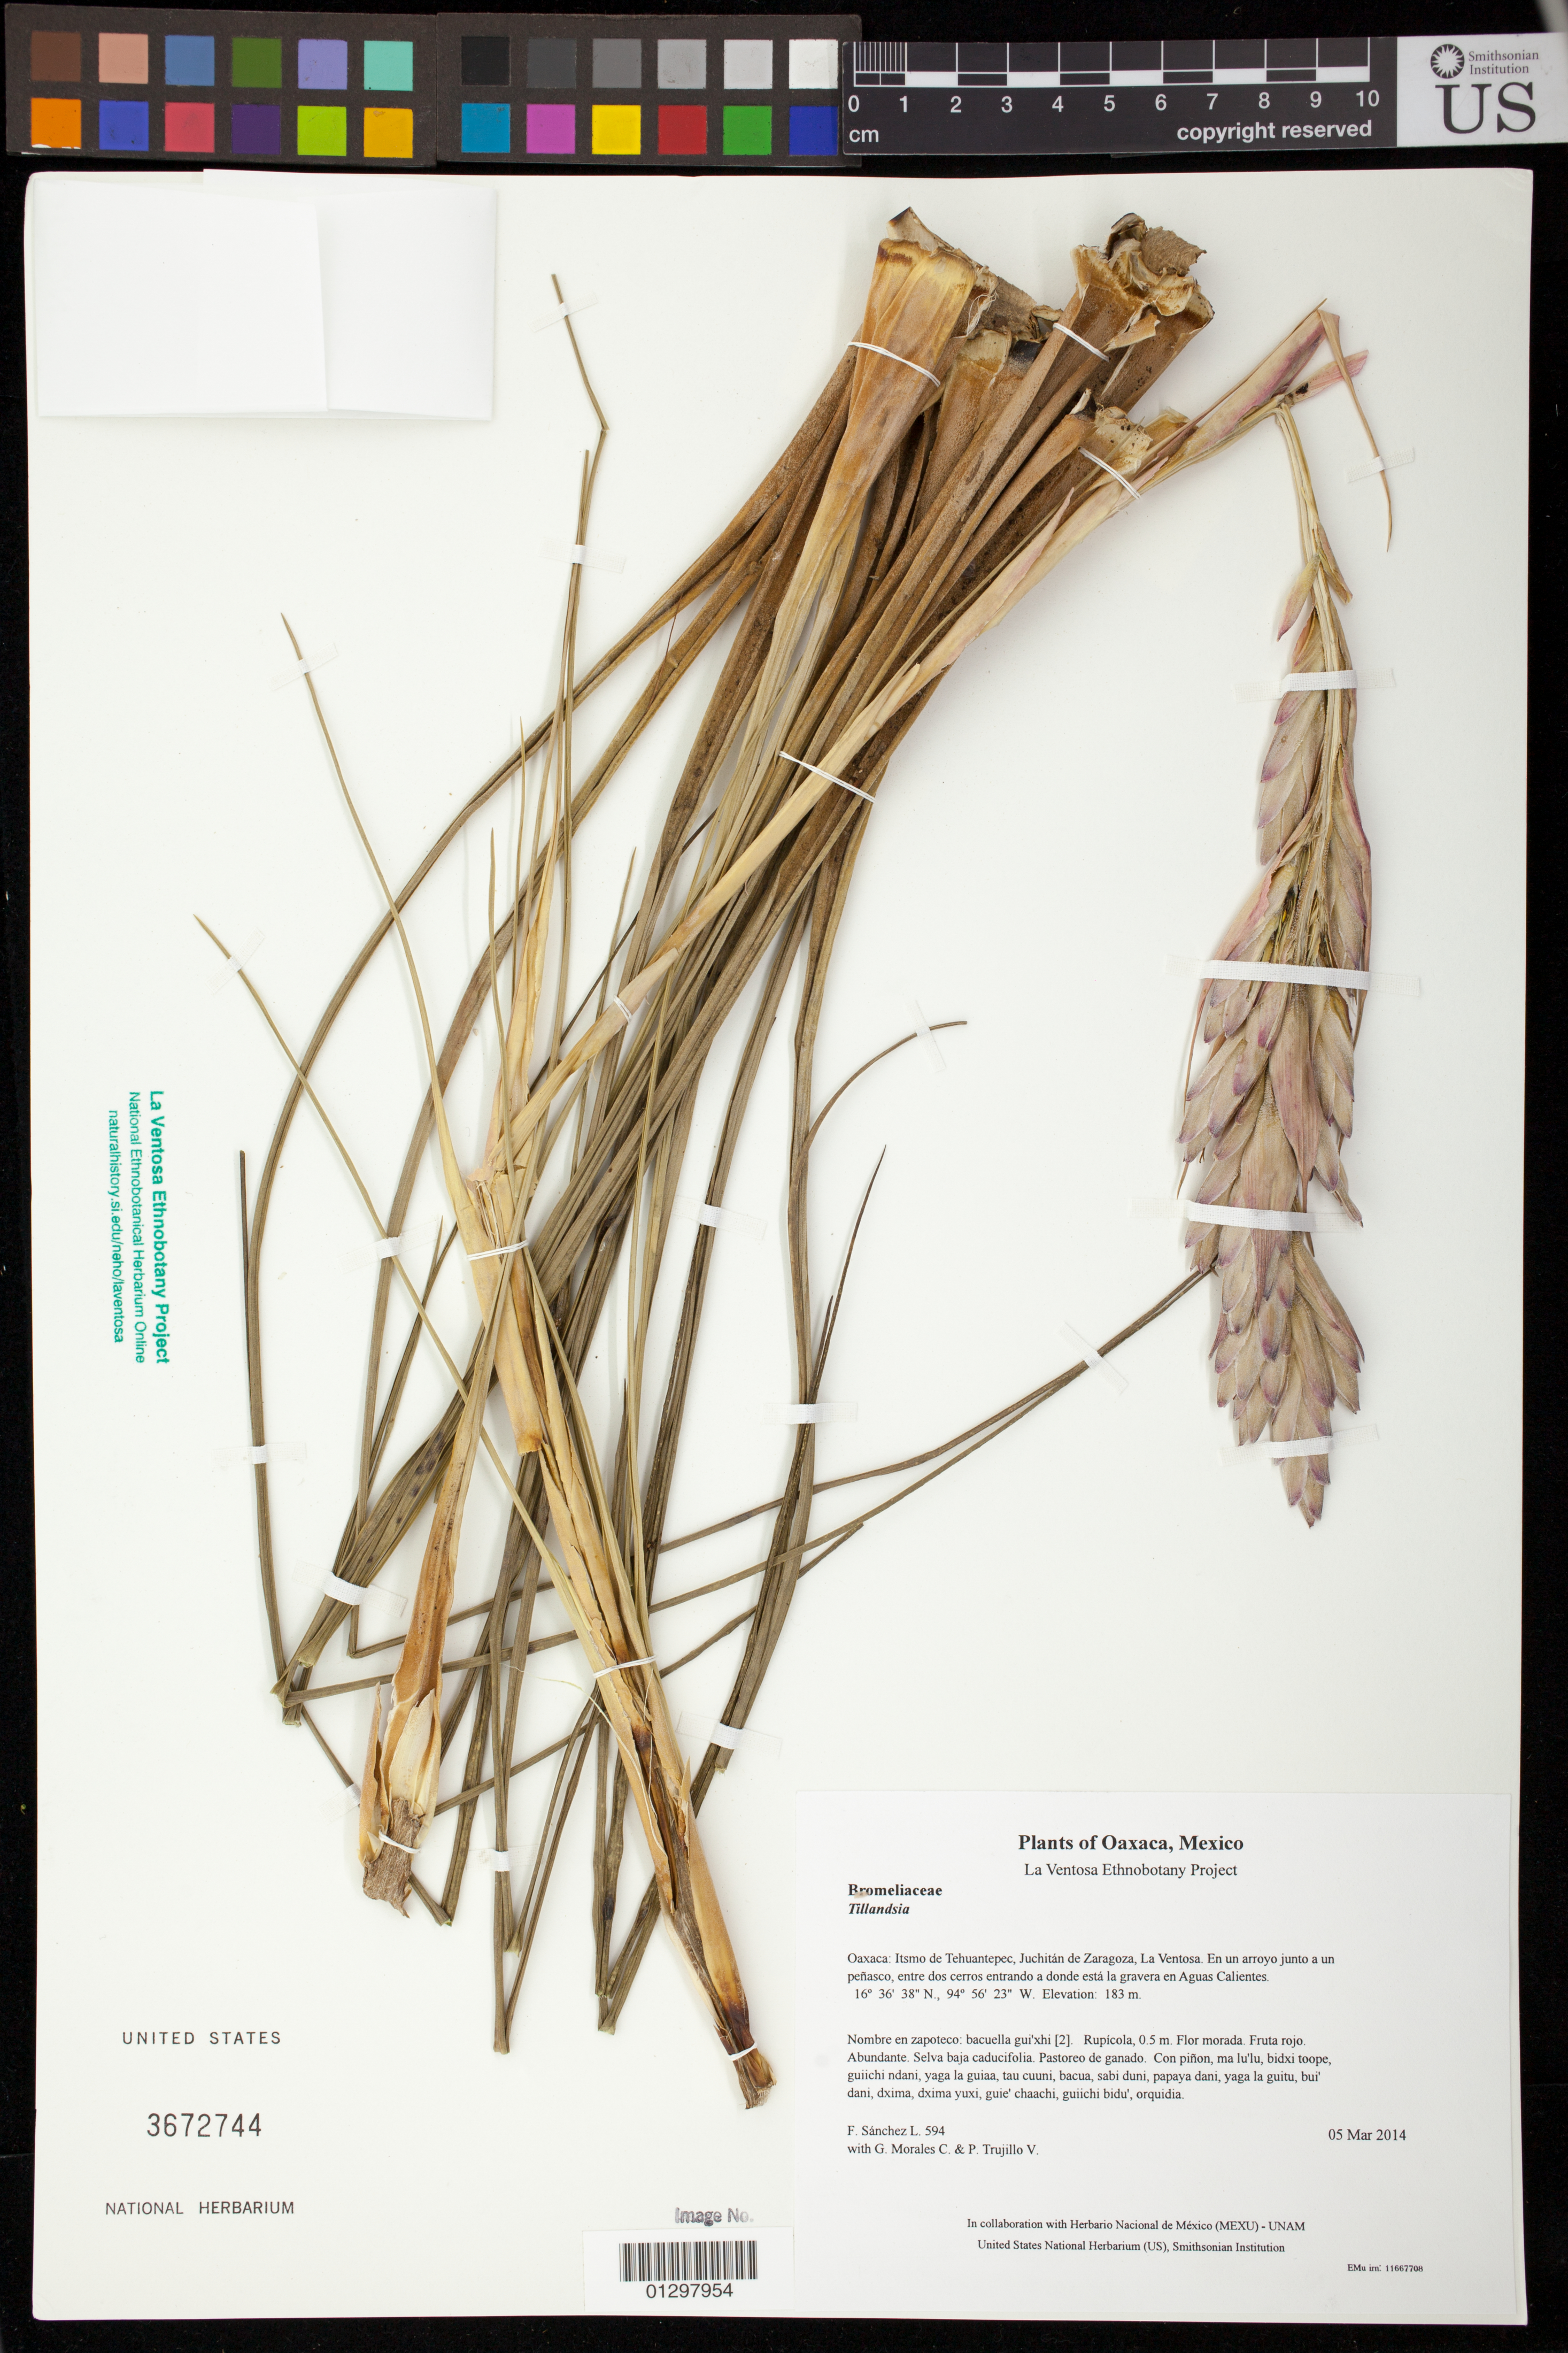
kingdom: Plantae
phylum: Tracheophyta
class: Liliopsida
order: Poales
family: Bromeliaceae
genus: Tillandsia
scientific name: Tillandsia hammeri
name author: Rauh & Ehlers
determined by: Espejo, A.; López Ferrari, A. R.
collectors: F. Sánchez L., G. Morales C. & P. Trujillo V.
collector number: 594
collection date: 2014-03-05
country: Mexico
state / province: Oaxaca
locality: Itsmo de Tehuantepec, Juchitán de Zaragoza, La Ventosa. En un arroyo junto a un peñasco, entre dos cerros entrando a donde está la gravera en Aguas Calientes.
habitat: Selva baja caducifolia. Pastoreo de ganado.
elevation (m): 183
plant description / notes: MEXU, US; Guixi. 0.5 m. Guie' nagu. Cuaananaxhi naxiña'. Stale.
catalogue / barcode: US 3672744